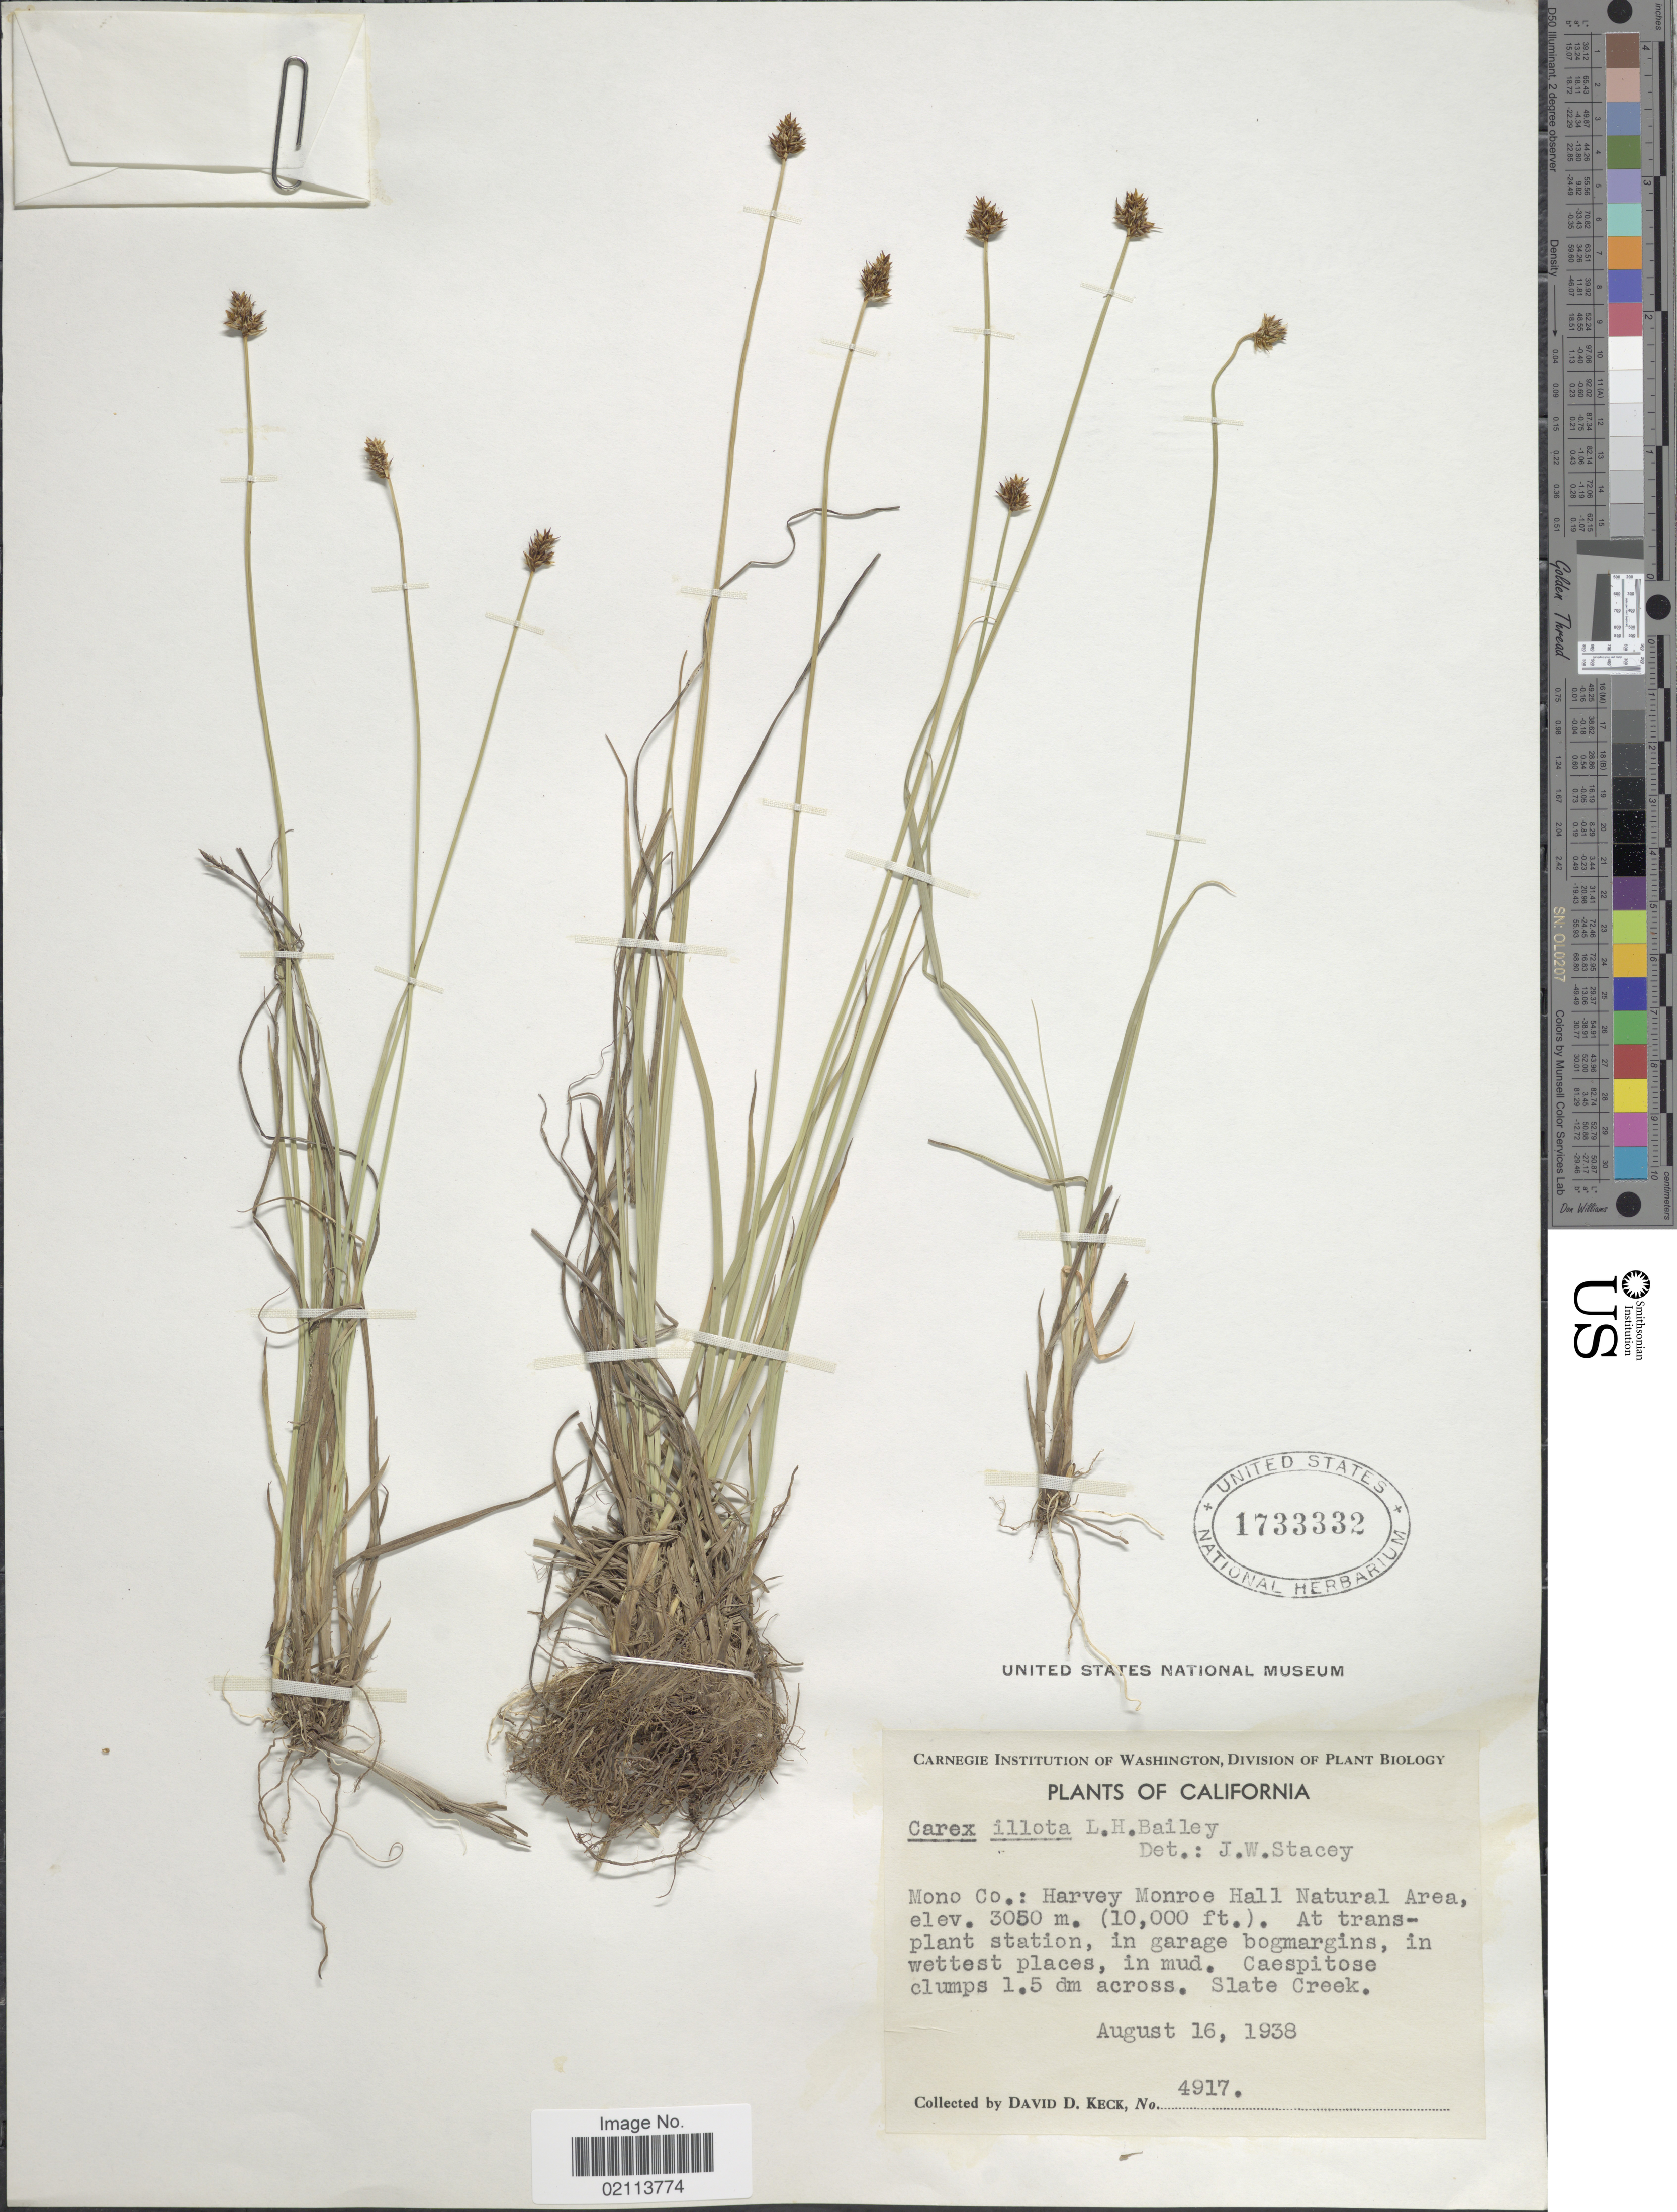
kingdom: Plantae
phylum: Tracheophyta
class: Liliopsida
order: Poales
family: Cyperaceae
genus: Carex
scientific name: Carex illota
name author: L.H. Bailey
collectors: D. D. Keck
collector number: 4917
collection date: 1938-08-16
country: United States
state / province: California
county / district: Mono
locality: Mono Co.: Harvey Monroe Hall Natural Area, At Transplant station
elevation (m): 3050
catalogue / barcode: US 1733332